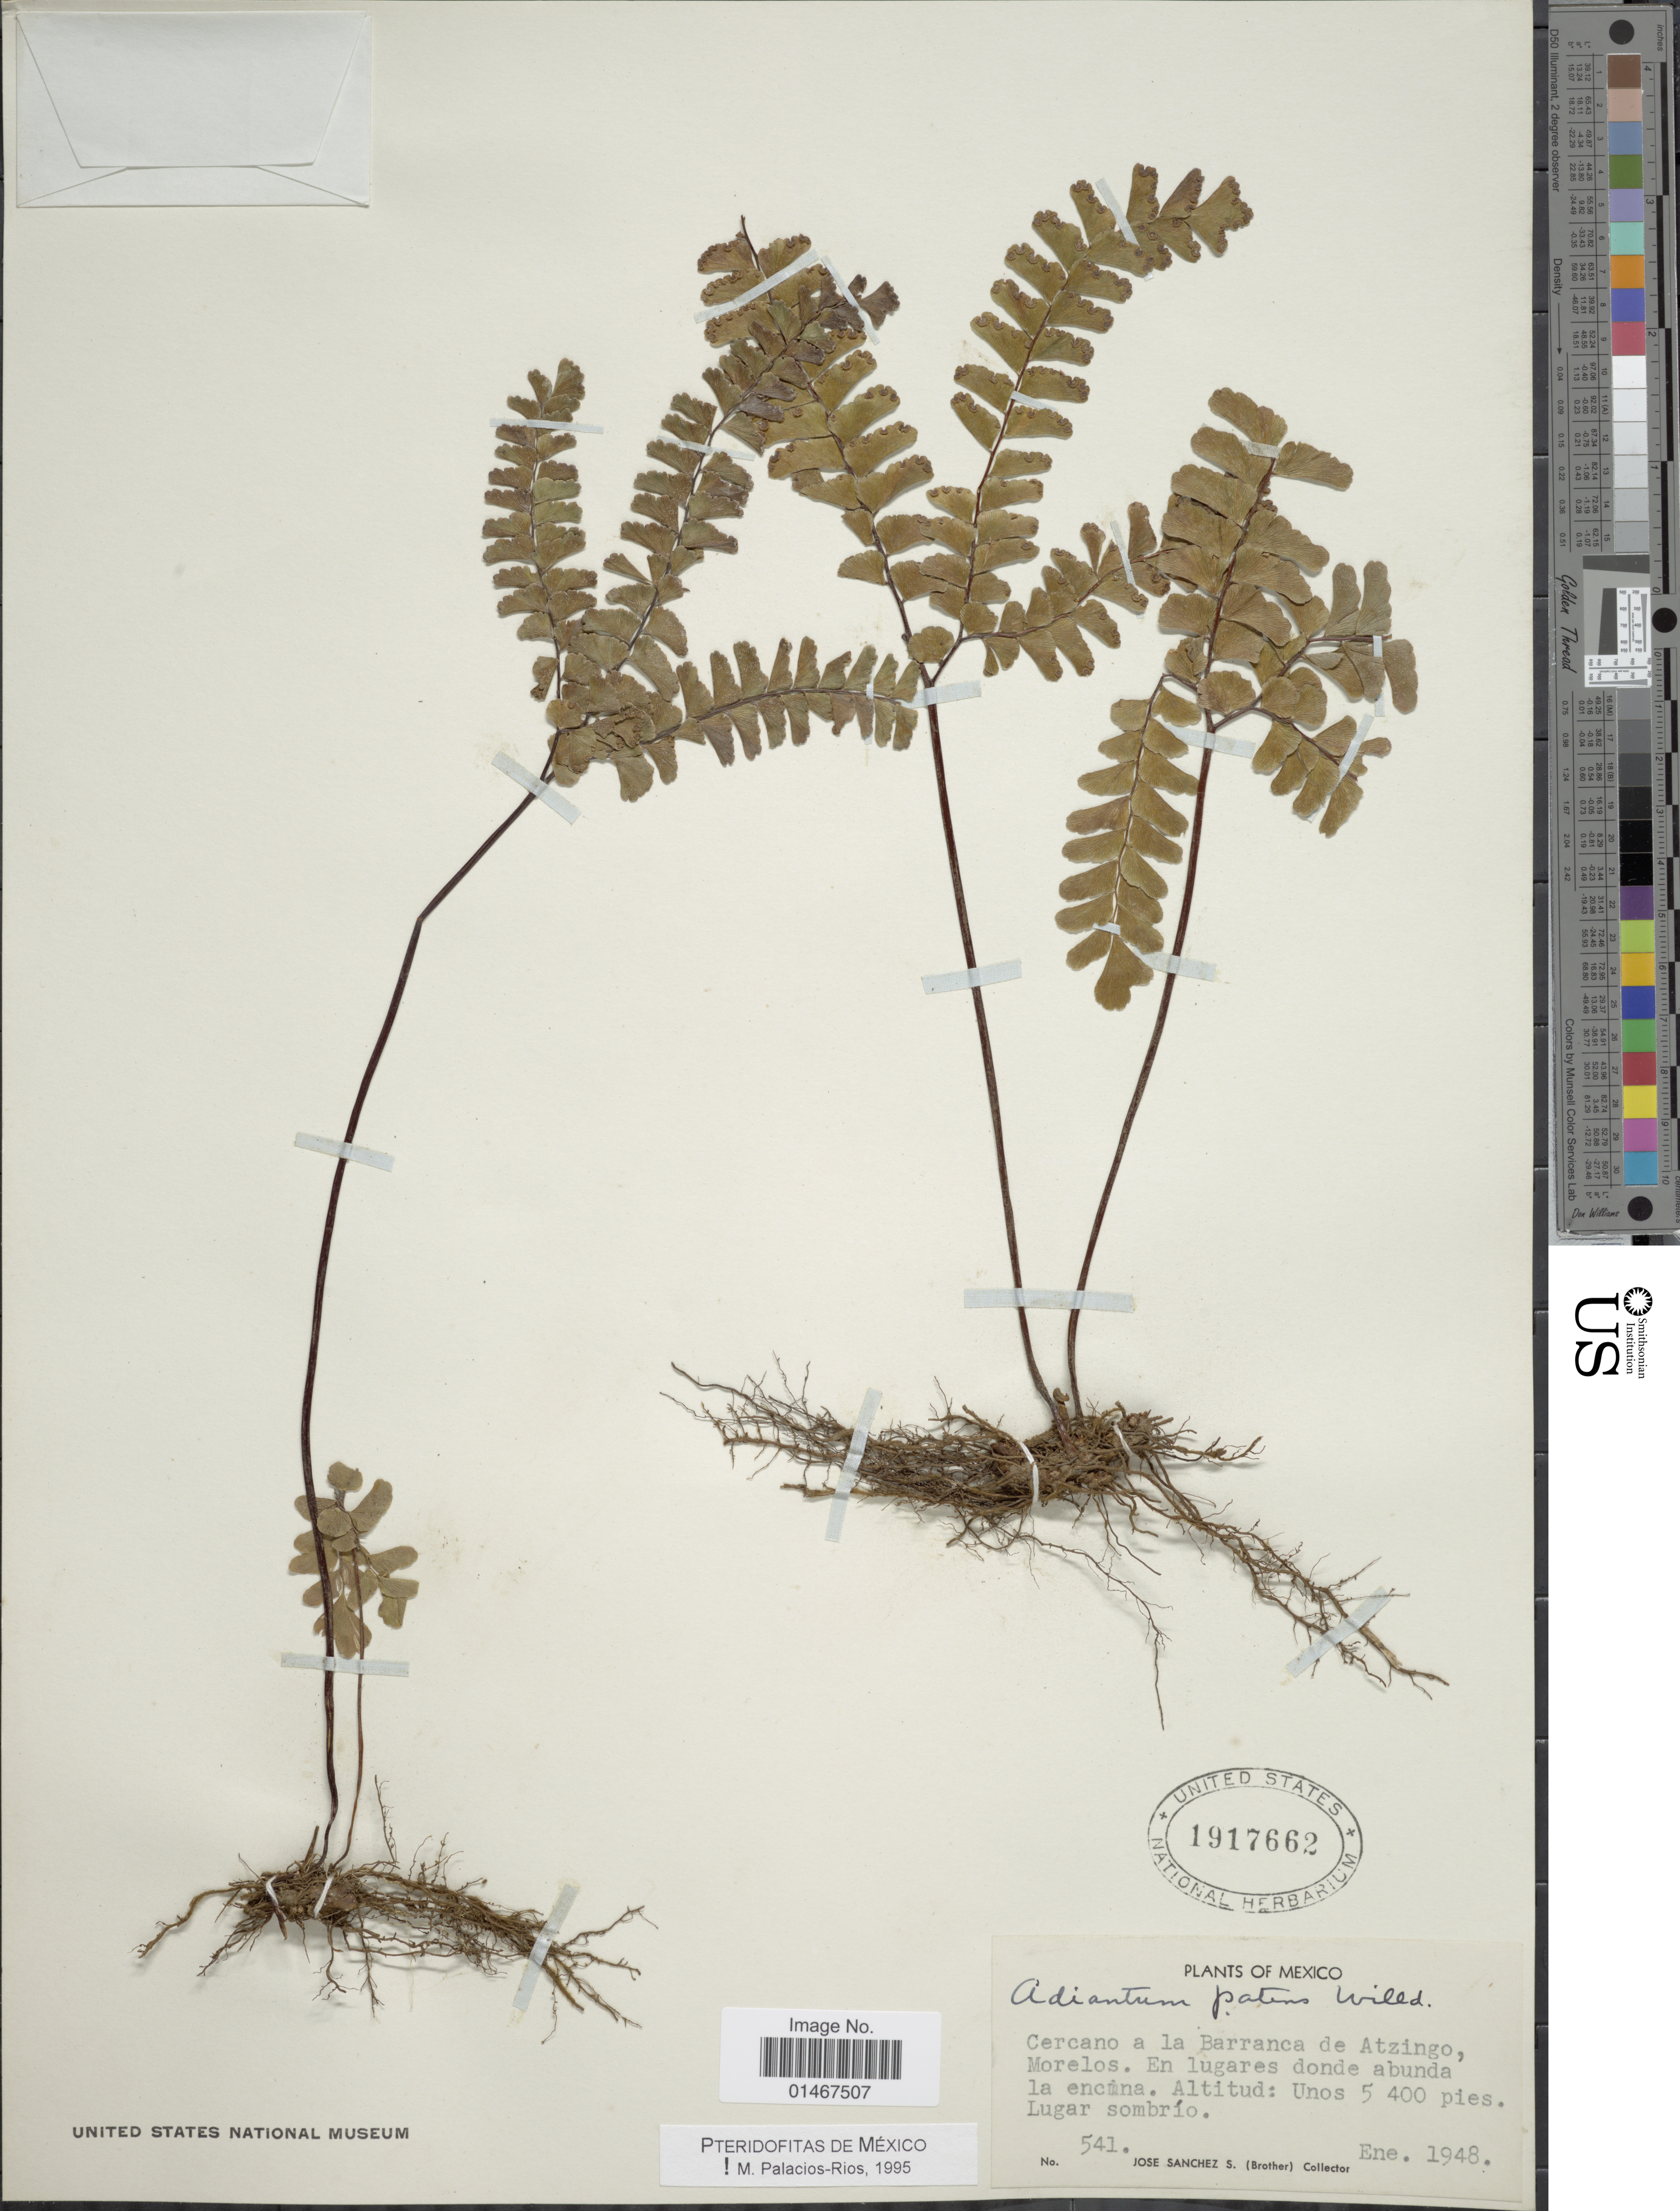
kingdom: Plantae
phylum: Tracheophyta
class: Polypodiopsida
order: Polypodiales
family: Pteridaceae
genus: Adiantum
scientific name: Adiantum patens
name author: Willd.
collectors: J. Sanchez S.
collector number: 541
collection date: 1948-01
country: Mexico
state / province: Morelos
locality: Cercano a la Barranca de Atzingo, Morelos. En lugares donde abunda la encina.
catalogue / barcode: US 1917662